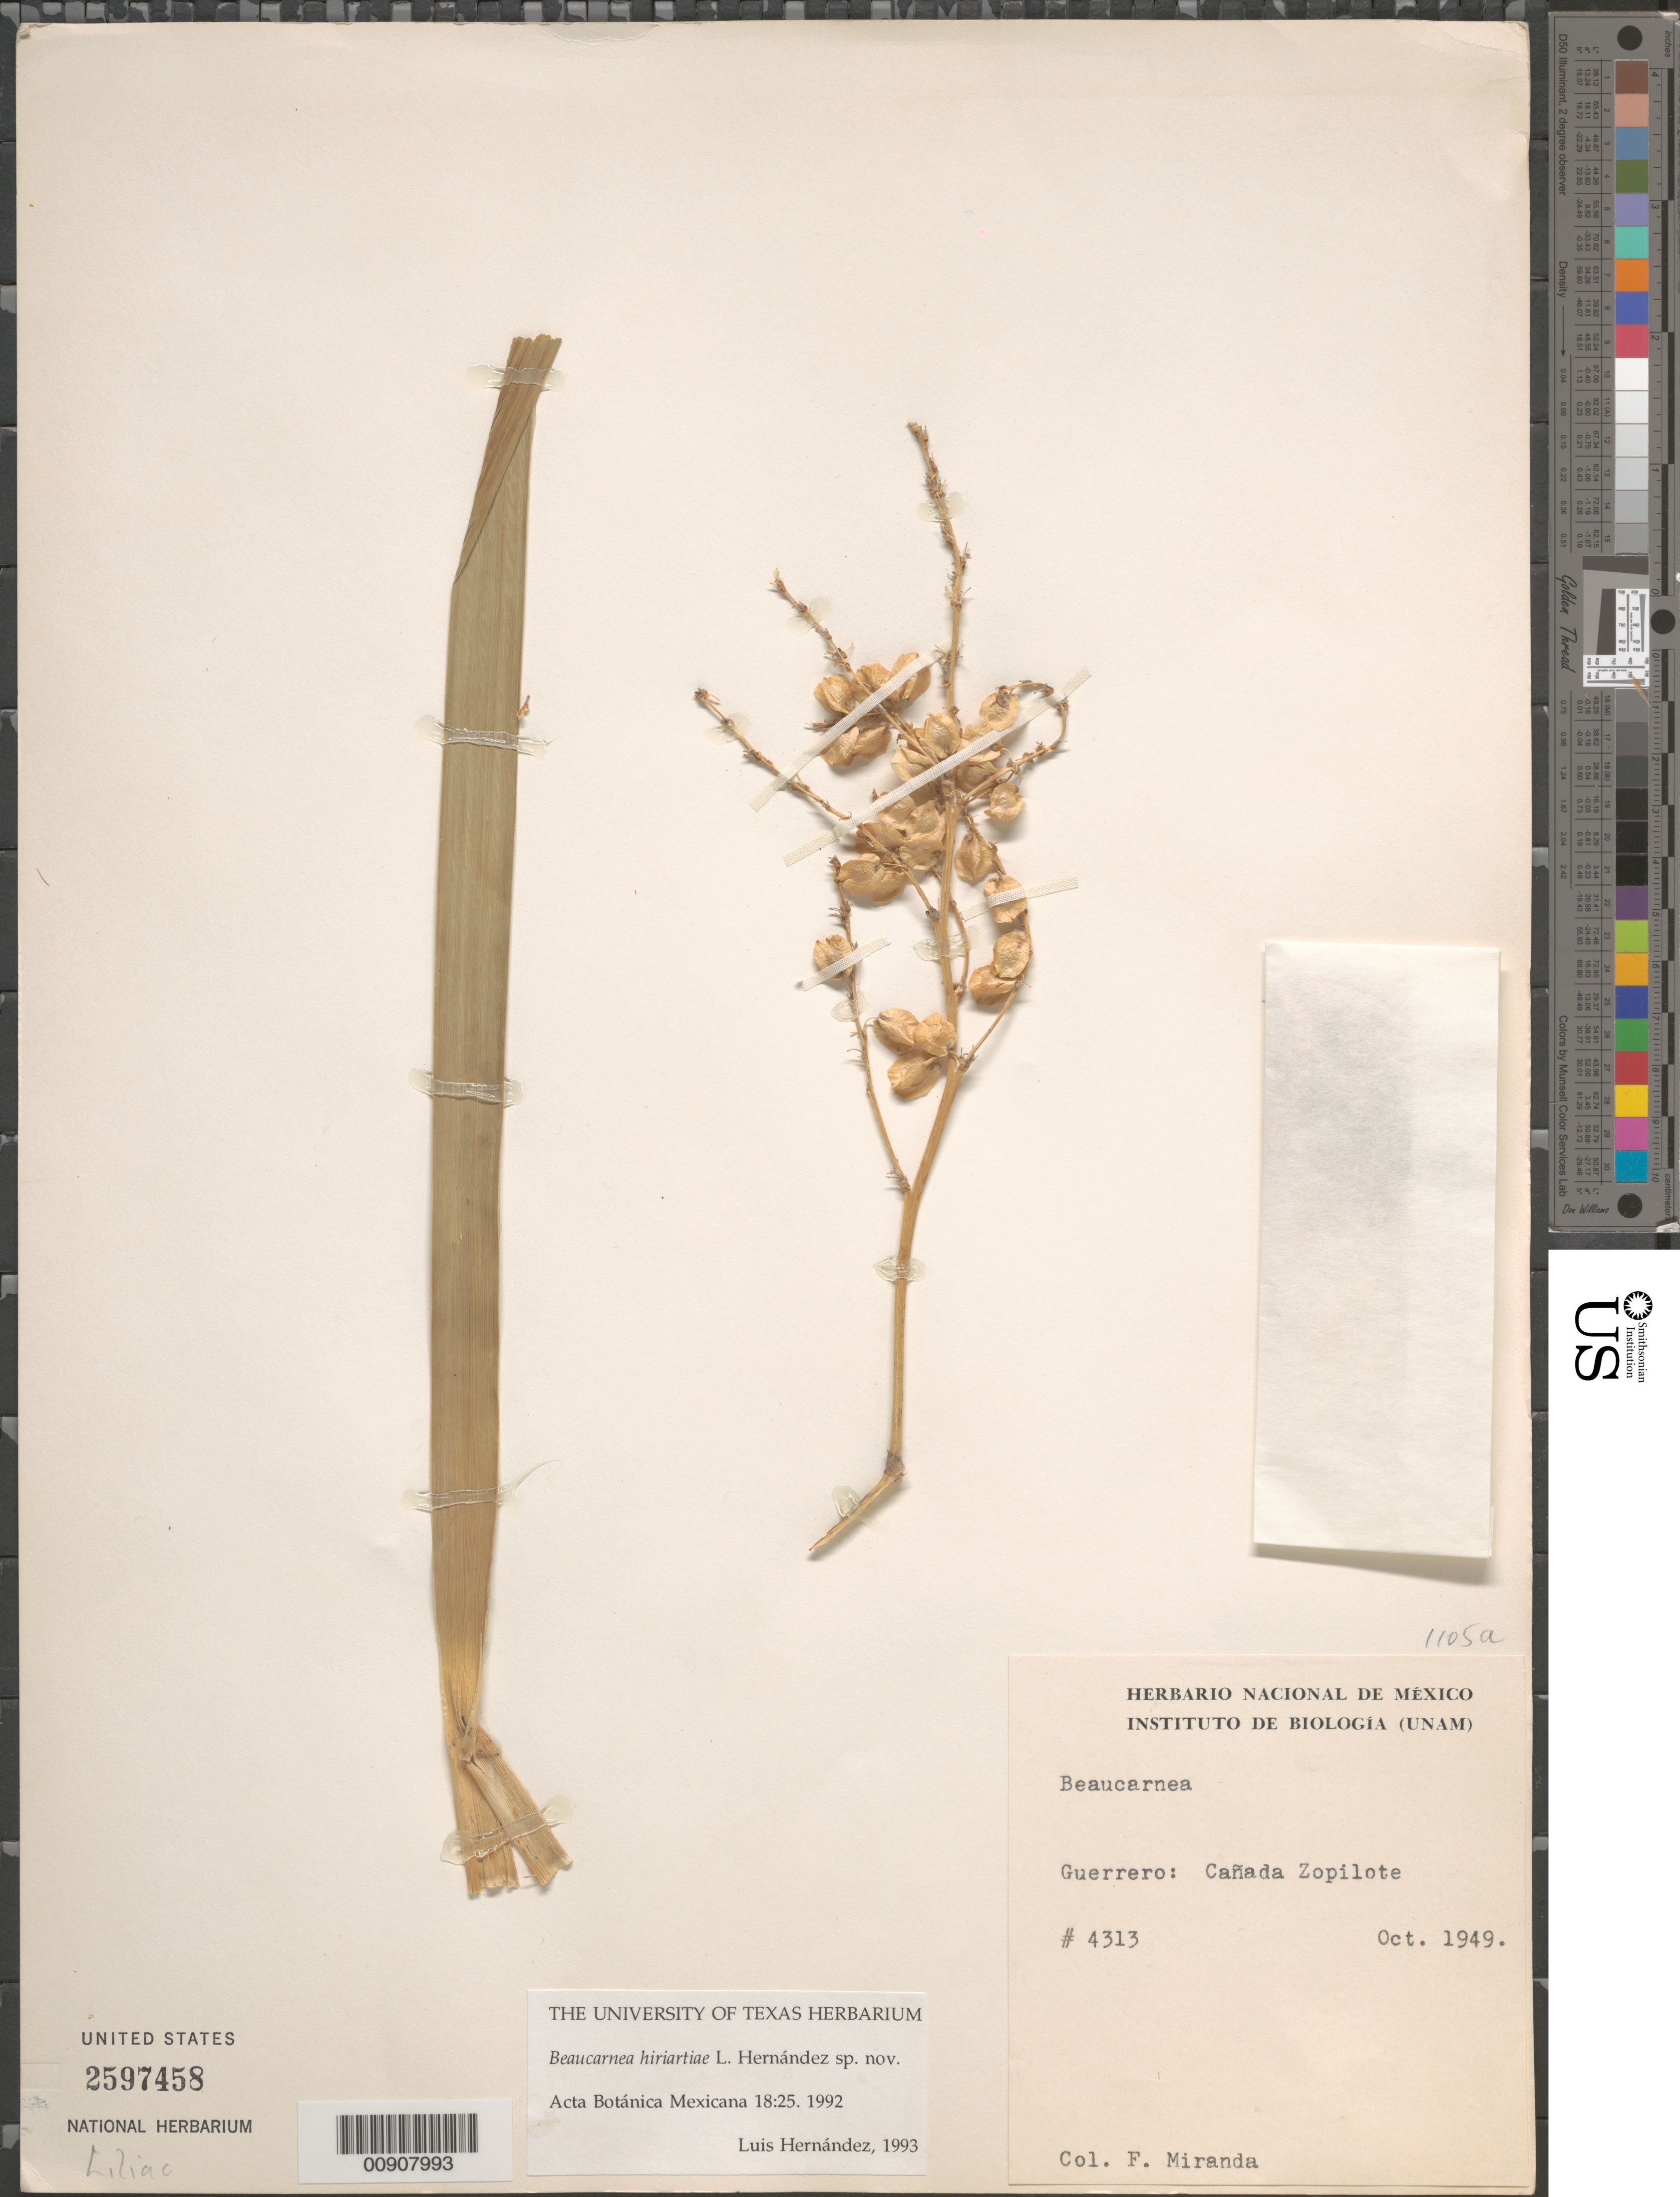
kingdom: Plantae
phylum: Tracheophyta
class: Liliopsida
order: Asparagales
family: Asparagaceae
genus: Beaucarnea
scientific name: Beaucarnea hiriartiae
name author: L. Hern.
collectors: Miranda G., F.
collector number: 4313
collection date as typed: Oct 1949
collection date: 1949-10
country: Mexico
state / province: Guerrero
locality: Guerrero: Cañada Zopilote.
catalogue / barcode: US 2597458